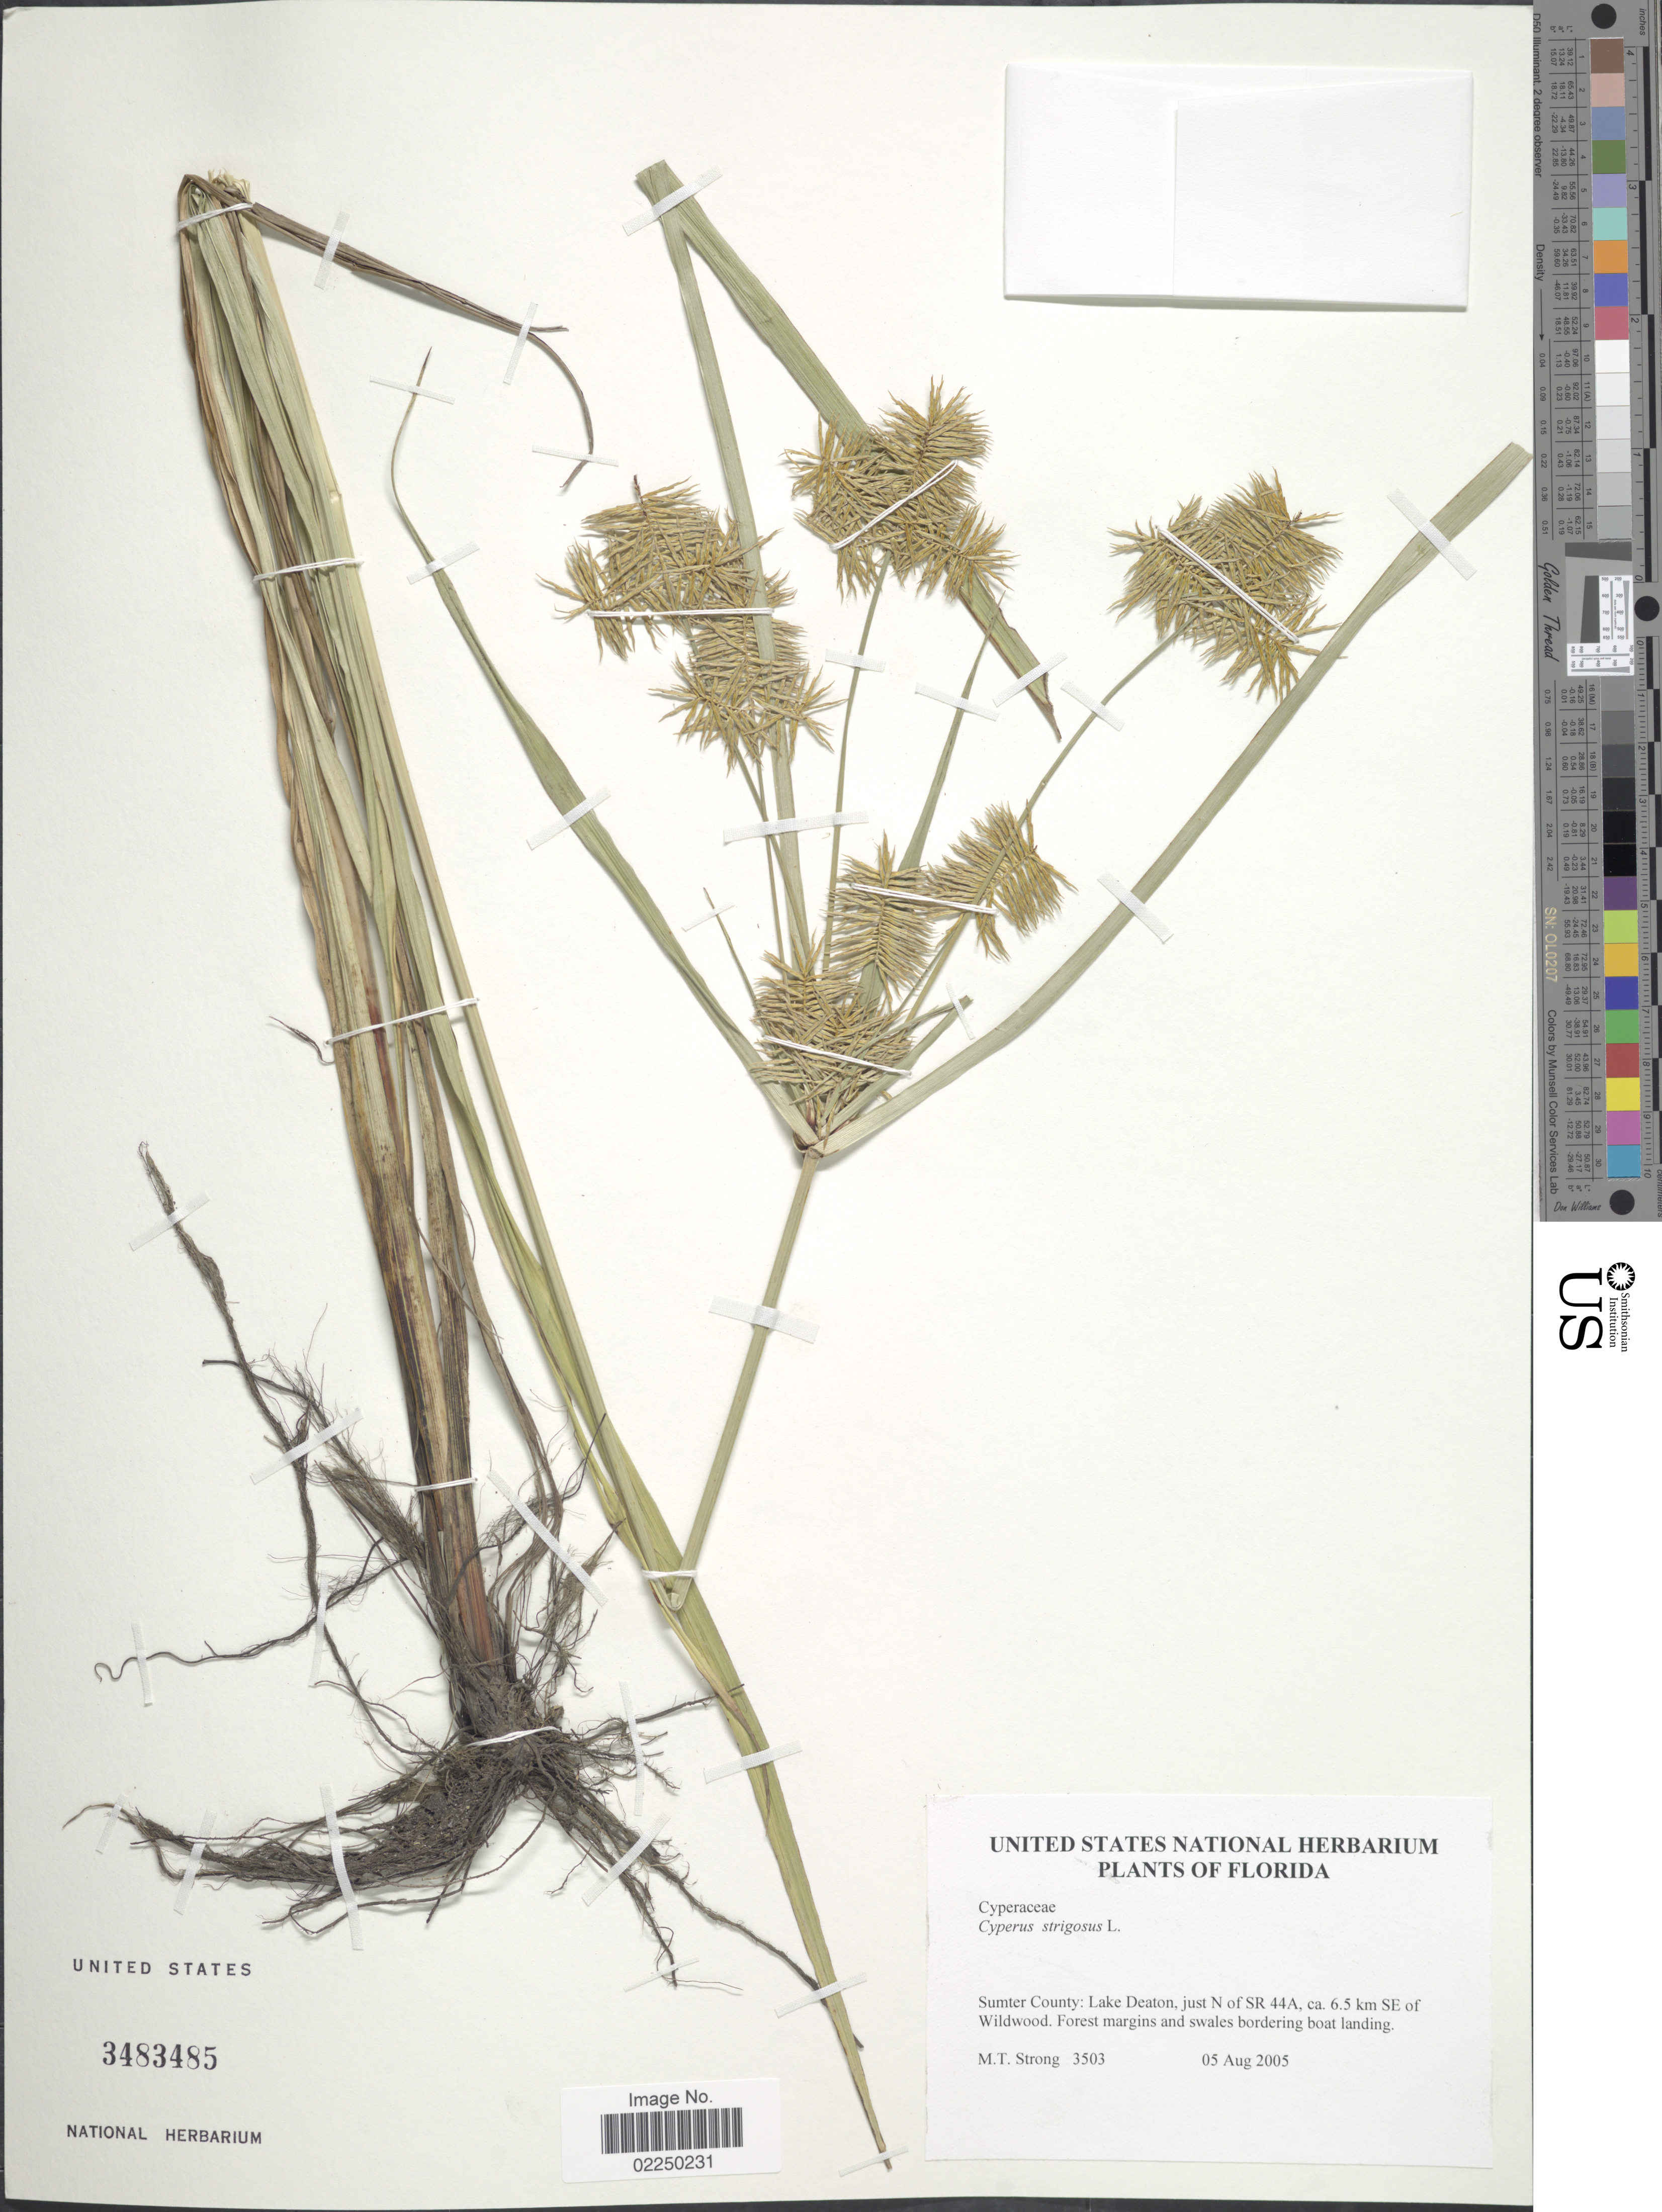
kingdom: Plantae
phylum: Tracheophyta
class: Liliopsida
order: Poales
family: Cyperaceae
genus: Cyperus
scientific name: Cyperus strigosus L.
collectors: M. T. Strong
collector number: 3503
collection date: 2005-08-05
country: United States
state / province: Florida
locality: Sumter County: Lake Deaton, just N of SR 44A, ca. 6.5 km SE of Wildwood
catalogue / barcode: US 3483485